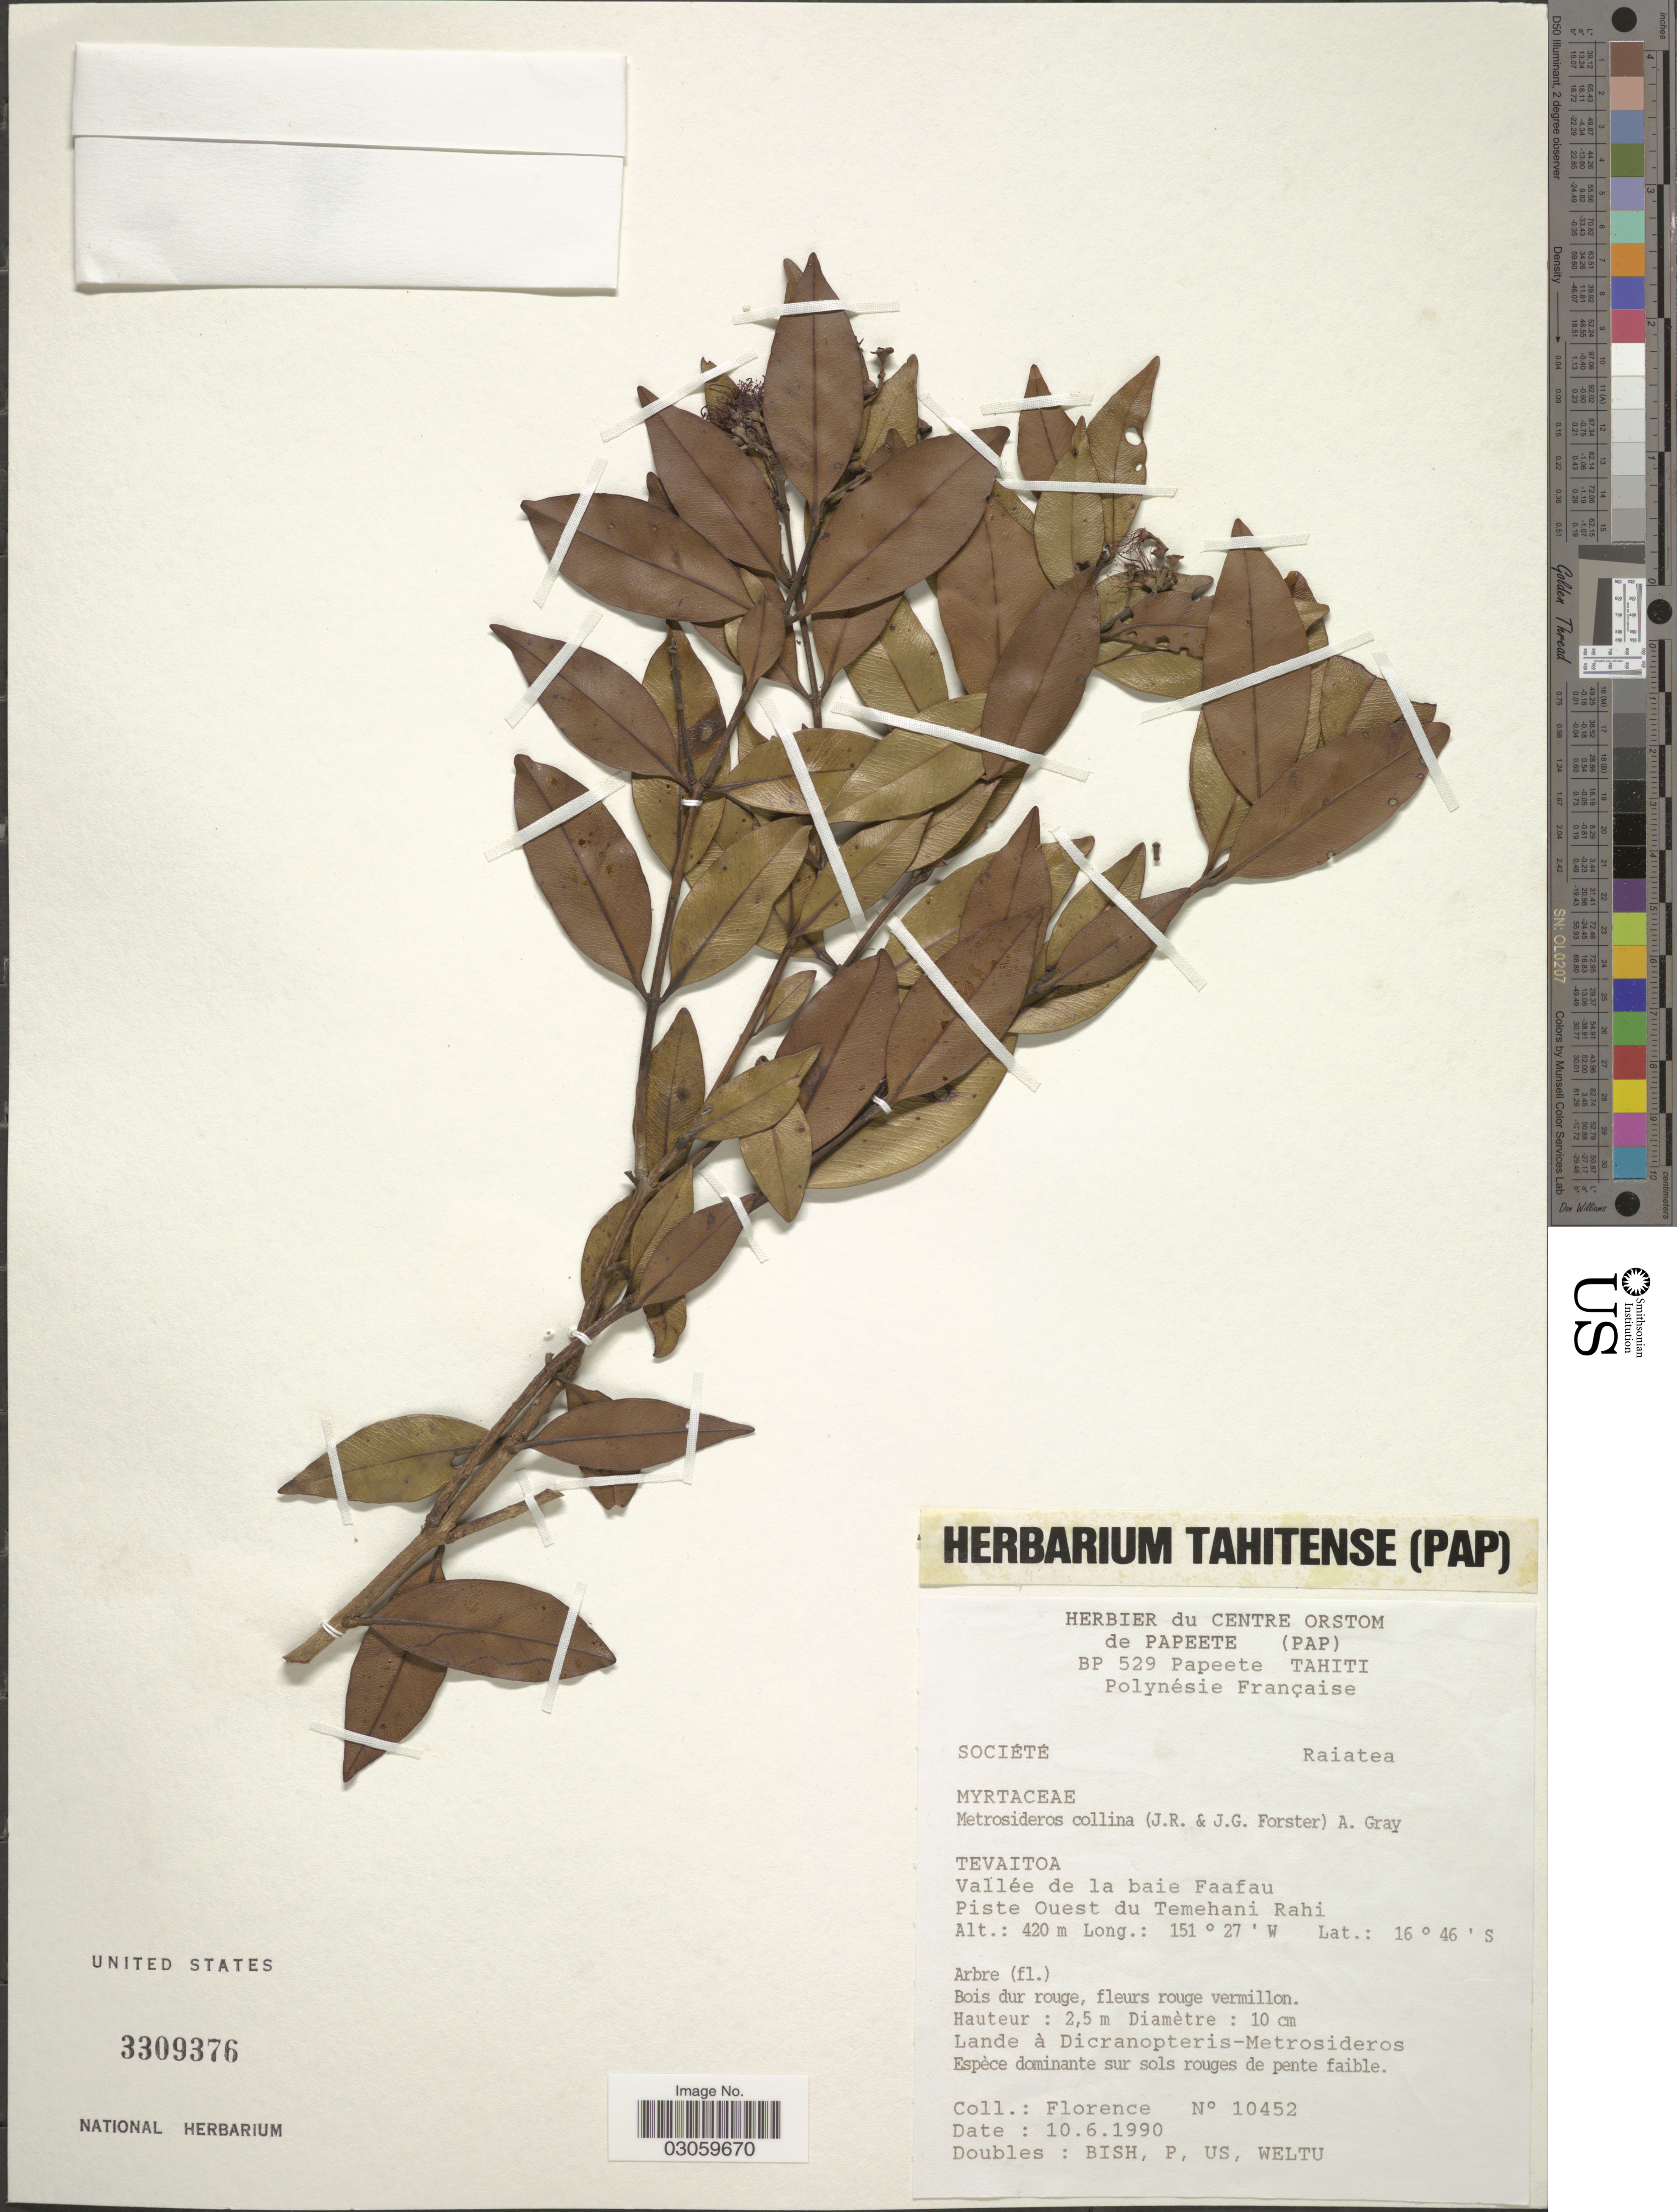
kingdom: Plantae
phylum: Tracheophyta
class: Magnoliopsida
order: Myrtales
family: Myrtaceae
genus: Metrosideros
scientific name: Metrosideros collina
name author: (J.R. Forst. & G. Forst.) A. Gray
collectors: -. Florence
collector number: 10452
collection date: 1990-06-10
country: French Polynesia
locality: Societe. Raiatea. Tevaitoa. Vallée de la baie Faafau. Piste Ouest du Temehani Rahi.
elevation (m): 420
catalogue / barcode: US 3309376